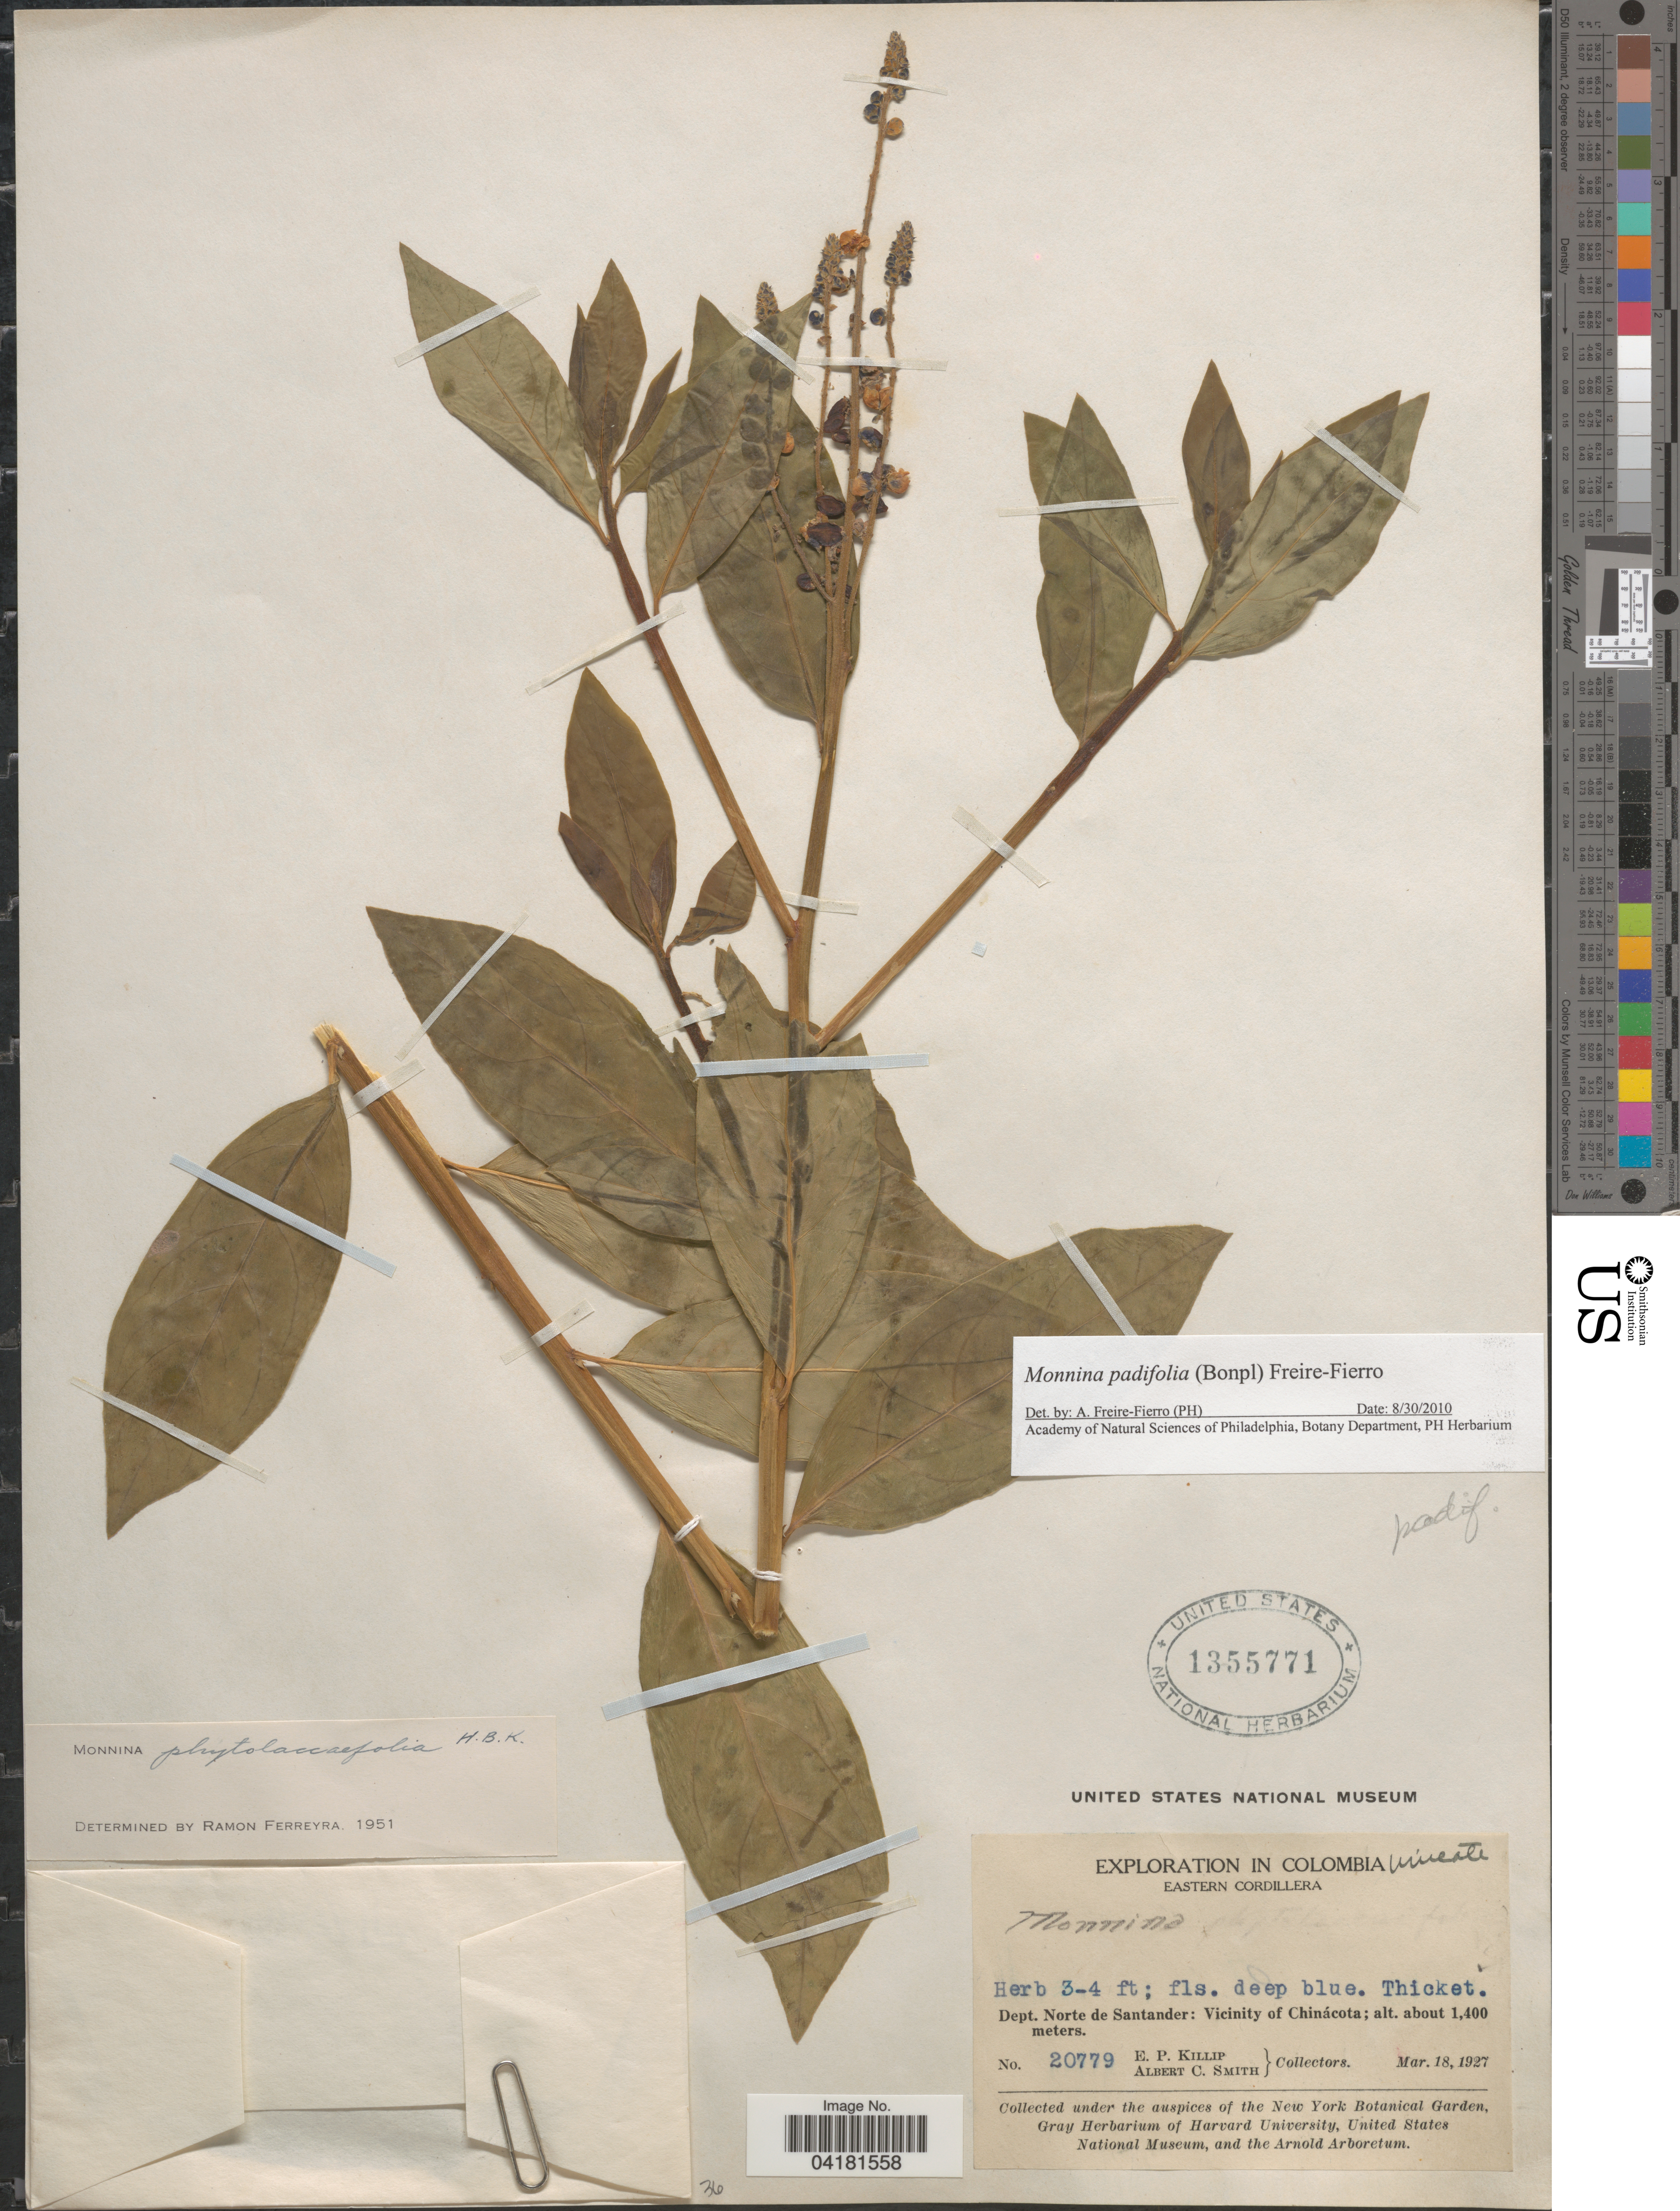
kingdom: Plantae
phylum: Tracheophyta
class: Magnoliopsida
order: Fabales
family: Polygalaceae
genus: Monnina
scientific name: Monnina padifolia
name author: (Bonpl.) Freire-Fierro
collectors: E. P. Killip & A. C. Smith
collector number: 20779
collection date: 1927-03-18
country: Colombia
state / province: Norte de Santander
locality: Exploration in Colombia. Eastern Cordillera. Dept. Norte de Santander: Vicinity of Chinácota.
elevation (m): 1400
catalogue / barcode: US 1355771